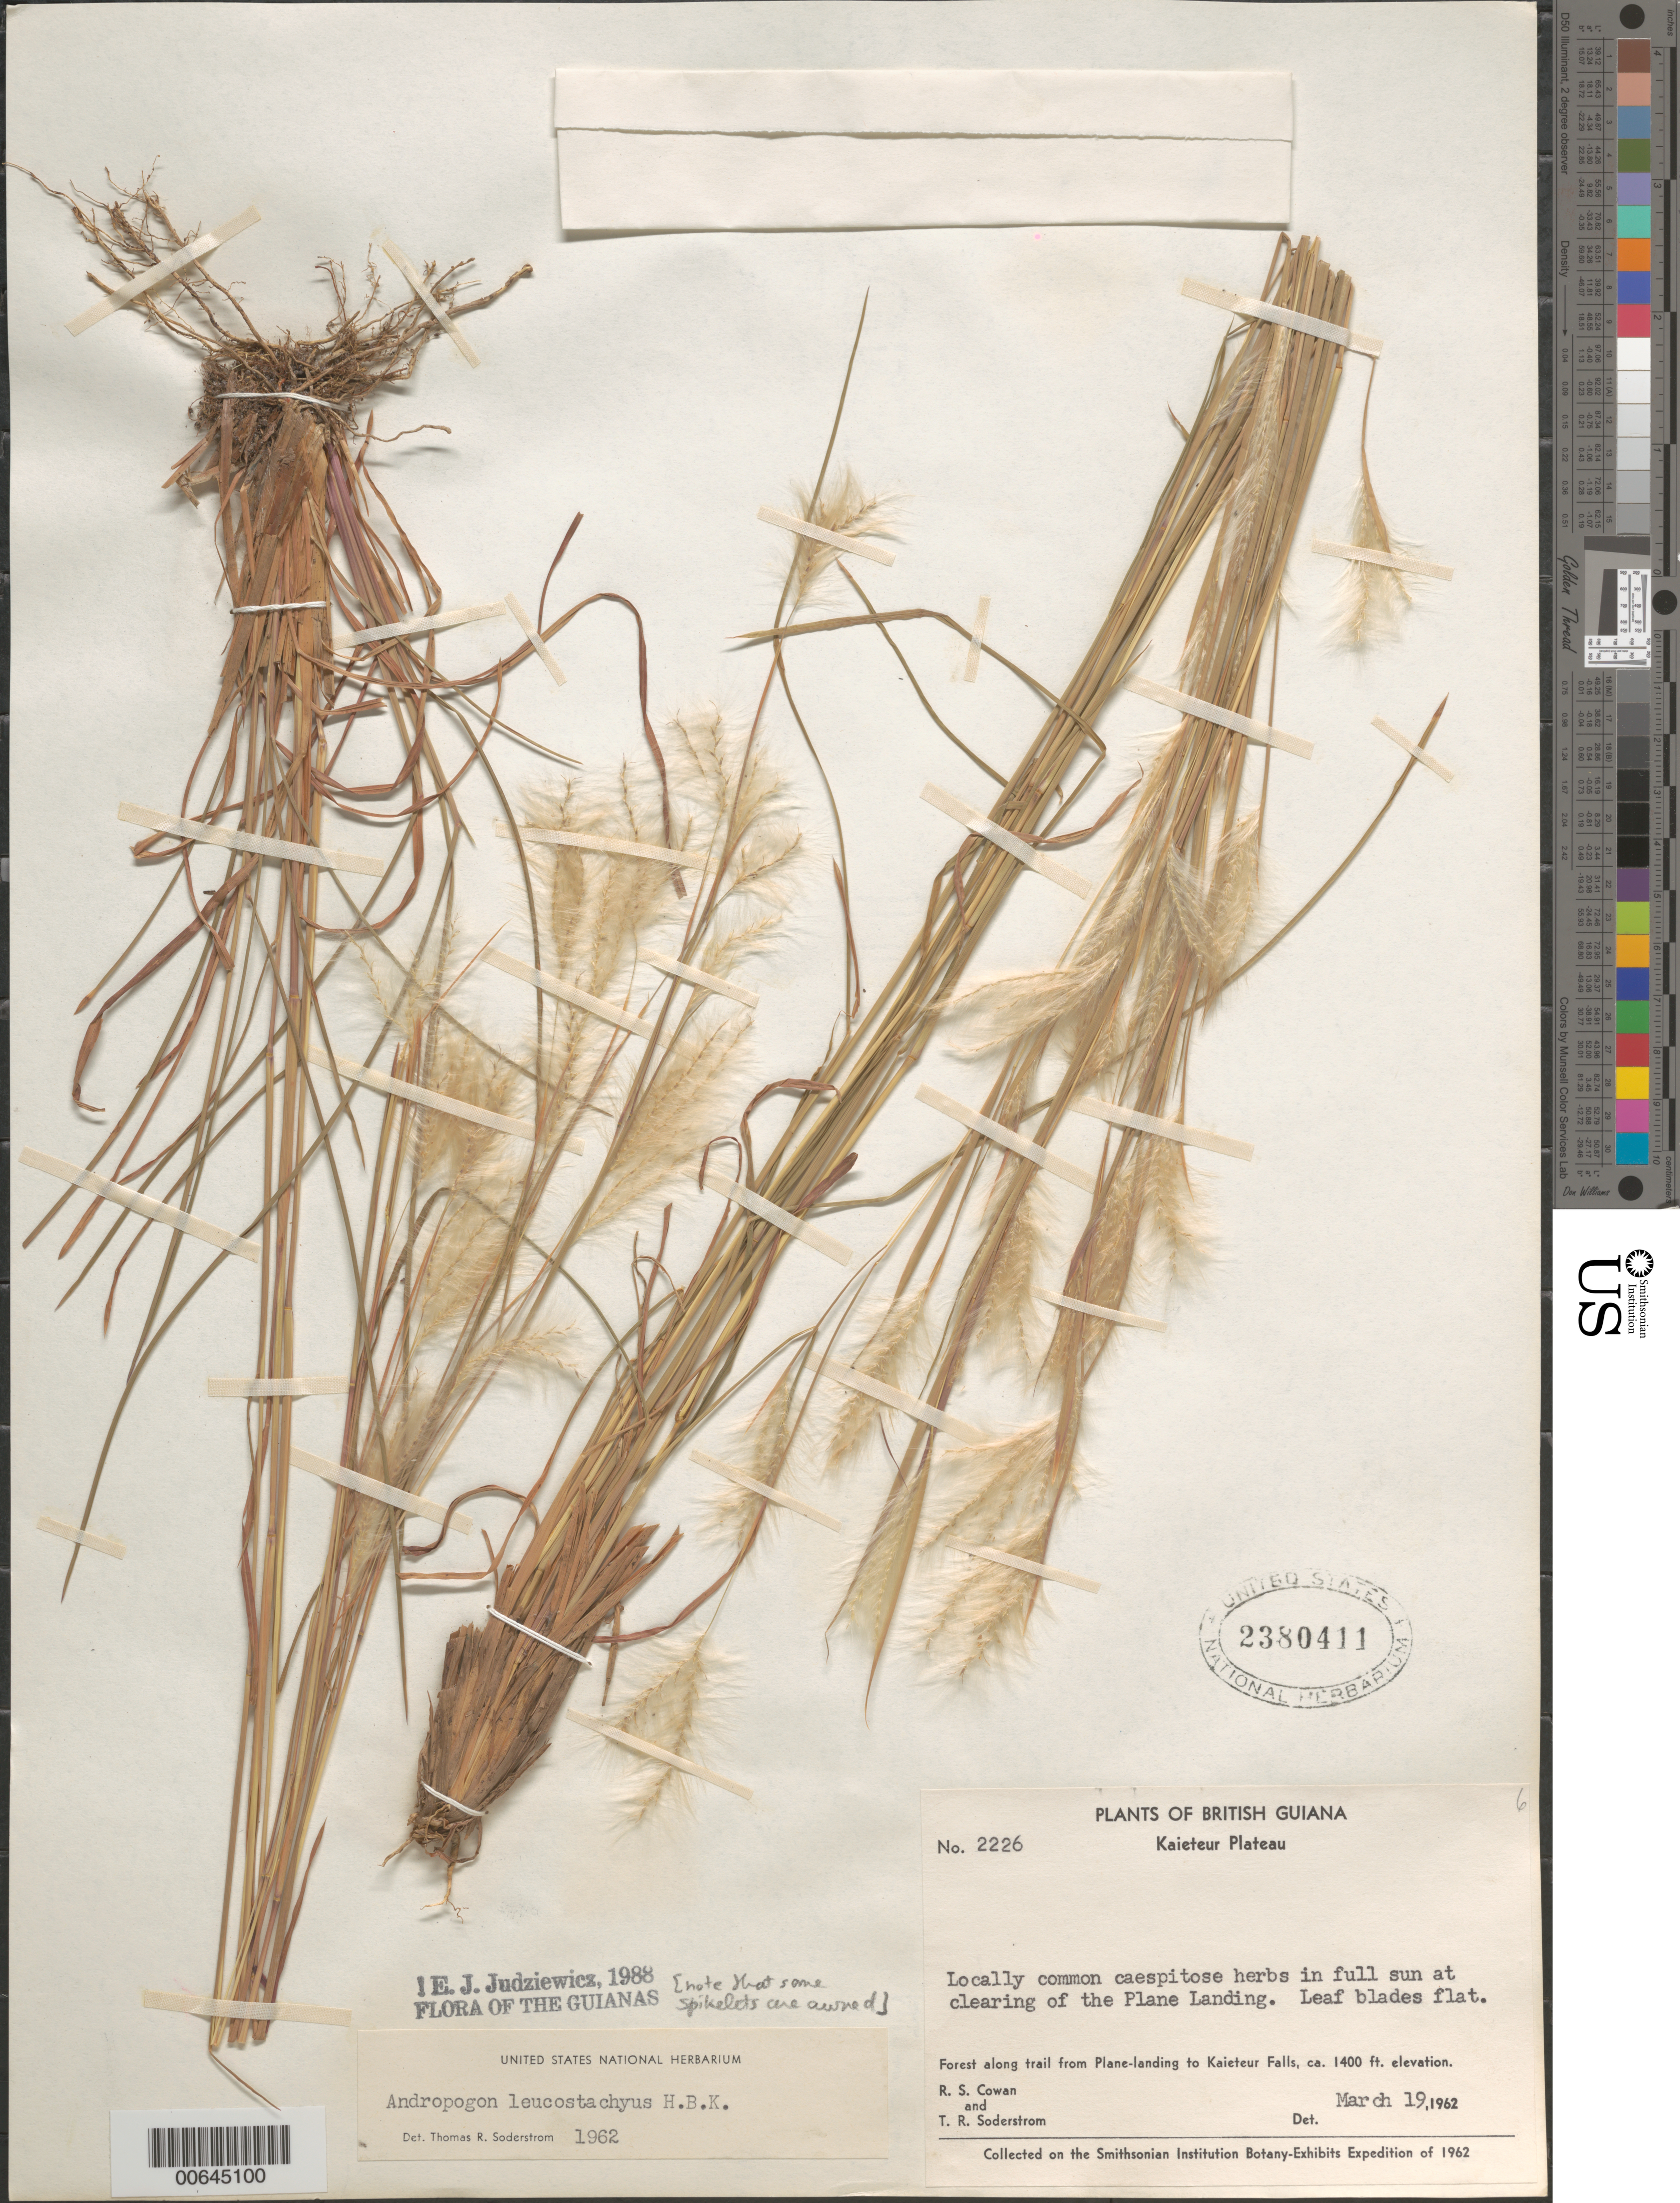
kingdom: Plantae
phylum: Tracheophyta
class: Liliopsida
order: Poales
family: Poaceae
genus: Andropogon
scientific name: Andropogon leucostachyus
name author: Kunth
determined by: Soderstrom, T. R.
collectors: R. S. Cowan & T. R. Soderstrom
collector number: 2226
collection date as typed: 19-Mar-62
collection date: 1962-03-19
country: Guyana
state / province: Potaro-Siparuni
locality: Kaieteur Falls, Potaro R.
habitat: Forest along trail from plane-landing to Kaieteur Falls in full sun.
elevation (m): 427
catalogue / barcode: US 2380411